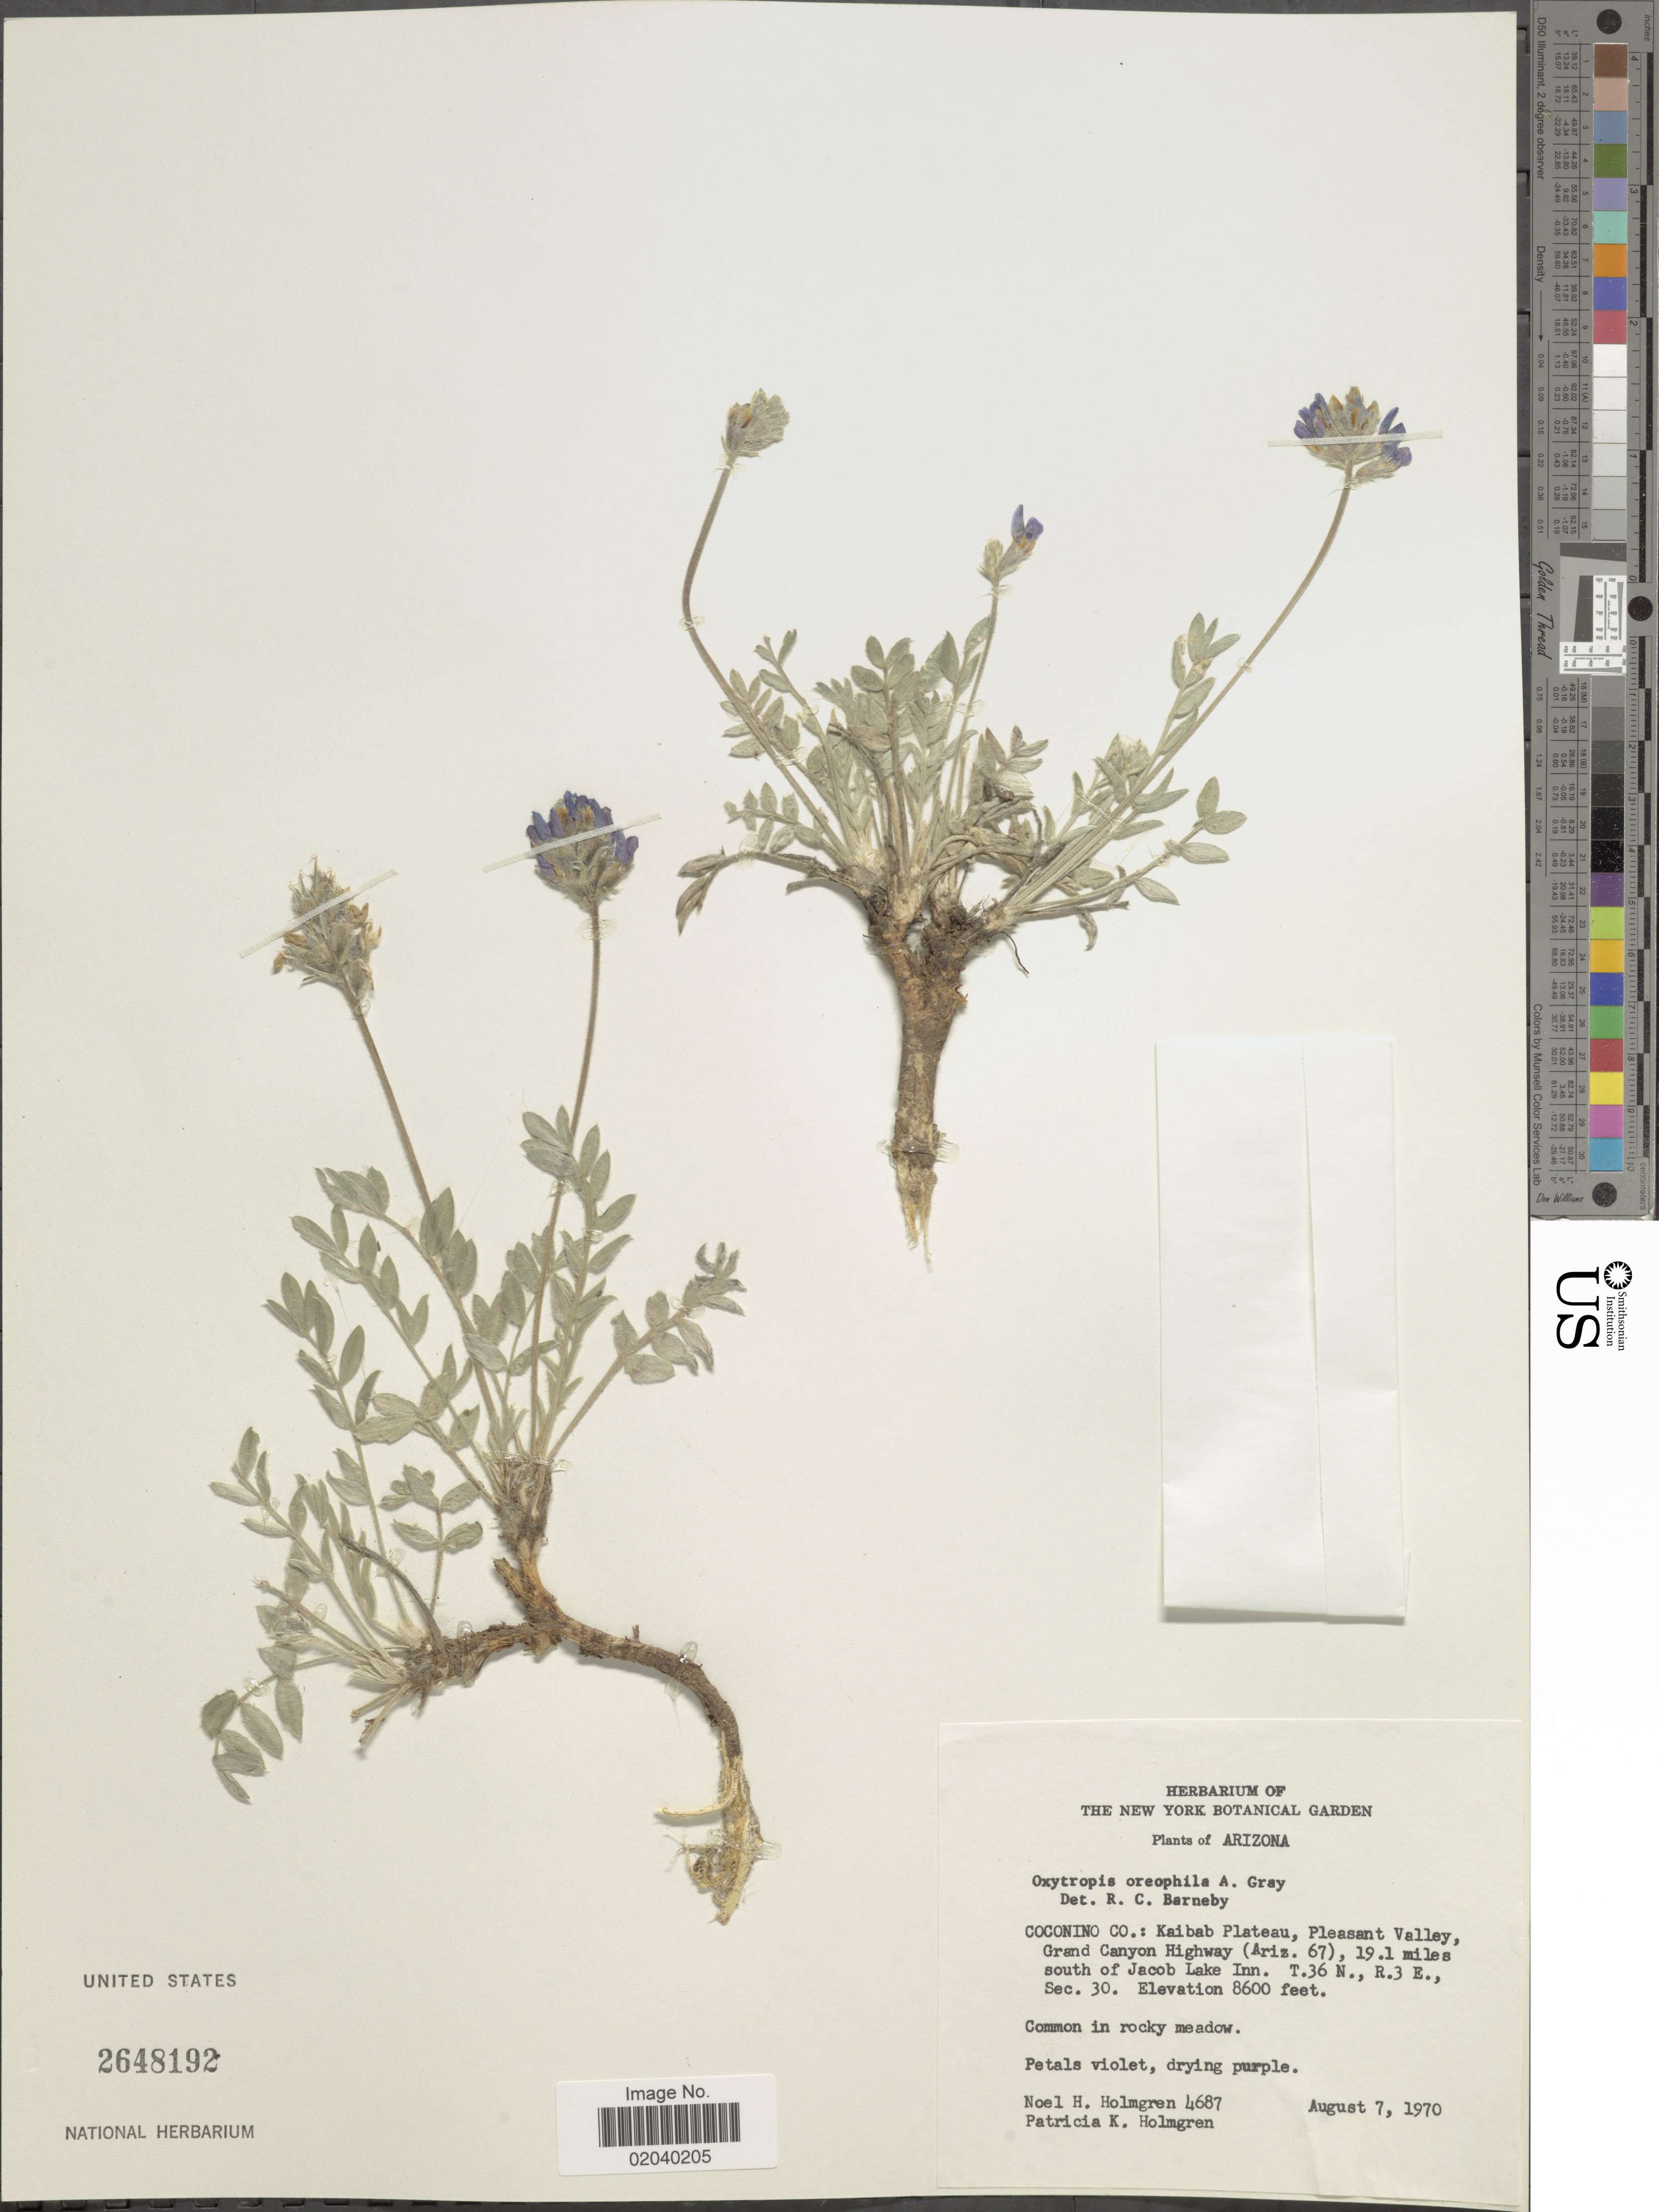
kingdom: Plantae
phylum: Tracheophyta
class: Magnoliopsida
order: Fabales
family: Fabaceae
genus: Oxytropis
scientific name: Oxytropis oreophila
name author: A. Gray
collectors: N. H. Holmgren & P. K. Holmgren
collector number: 4687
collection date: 1970-08-07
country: United States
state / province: Arizona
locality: Cocnino Co: Kaibab Plateau, Pleasant Valley, Grand Canyon Highway (Ariz 67), 19.1 miles south of Jacob Lake Inn. T. 36 N., R. 3 E., Sec. 30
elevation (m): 2621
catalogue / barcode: US 2648192